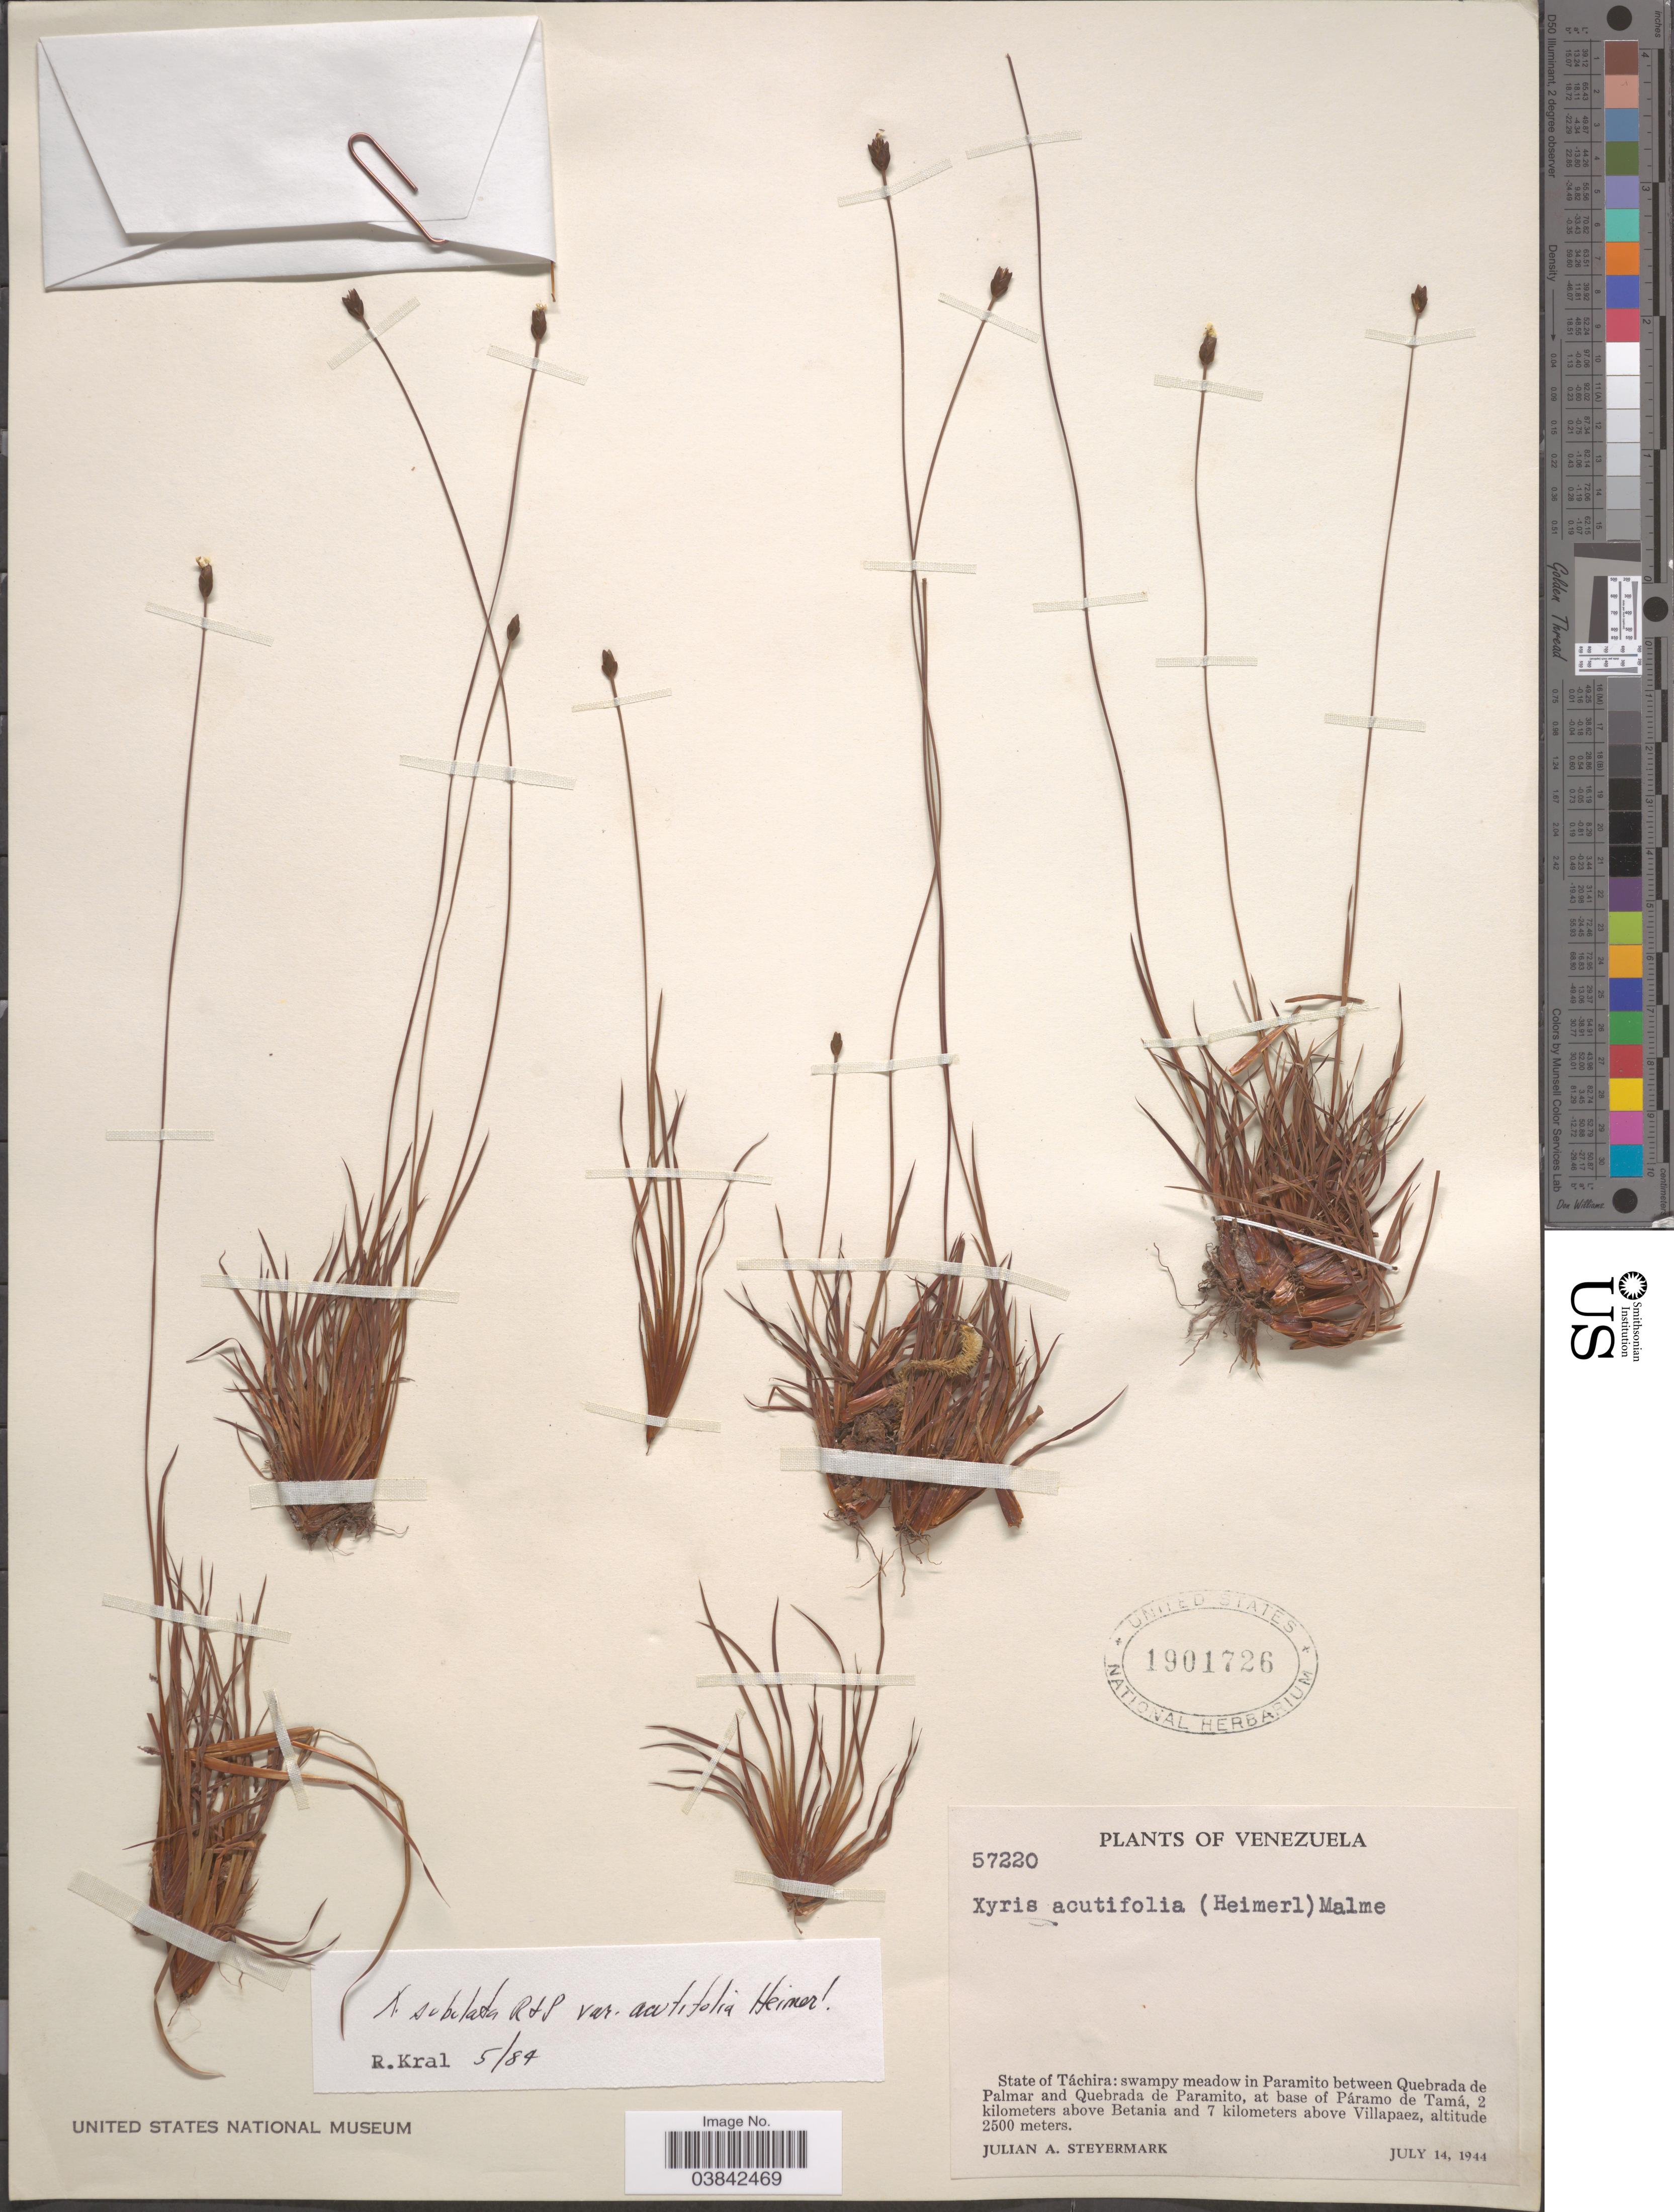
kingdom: Plantae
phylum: Tracheophyta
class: Liliopsida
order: Poales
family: Xyridaceae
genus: Xyris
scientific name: Xyris subulata var. acutifolia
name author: Ruiz & Pav.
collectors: J. Steyermark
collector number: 57220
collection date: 1944-07-14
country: Venezuela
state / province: Tachira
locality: Swampy meadow in Paramito between Quebrada de Palmar and Quebrada de Paramito, at base of Páramo de Tamá, 2 kilometers above Betania and 7 kilometers above Villapaez.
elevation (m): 2500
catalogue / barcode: US 1901726